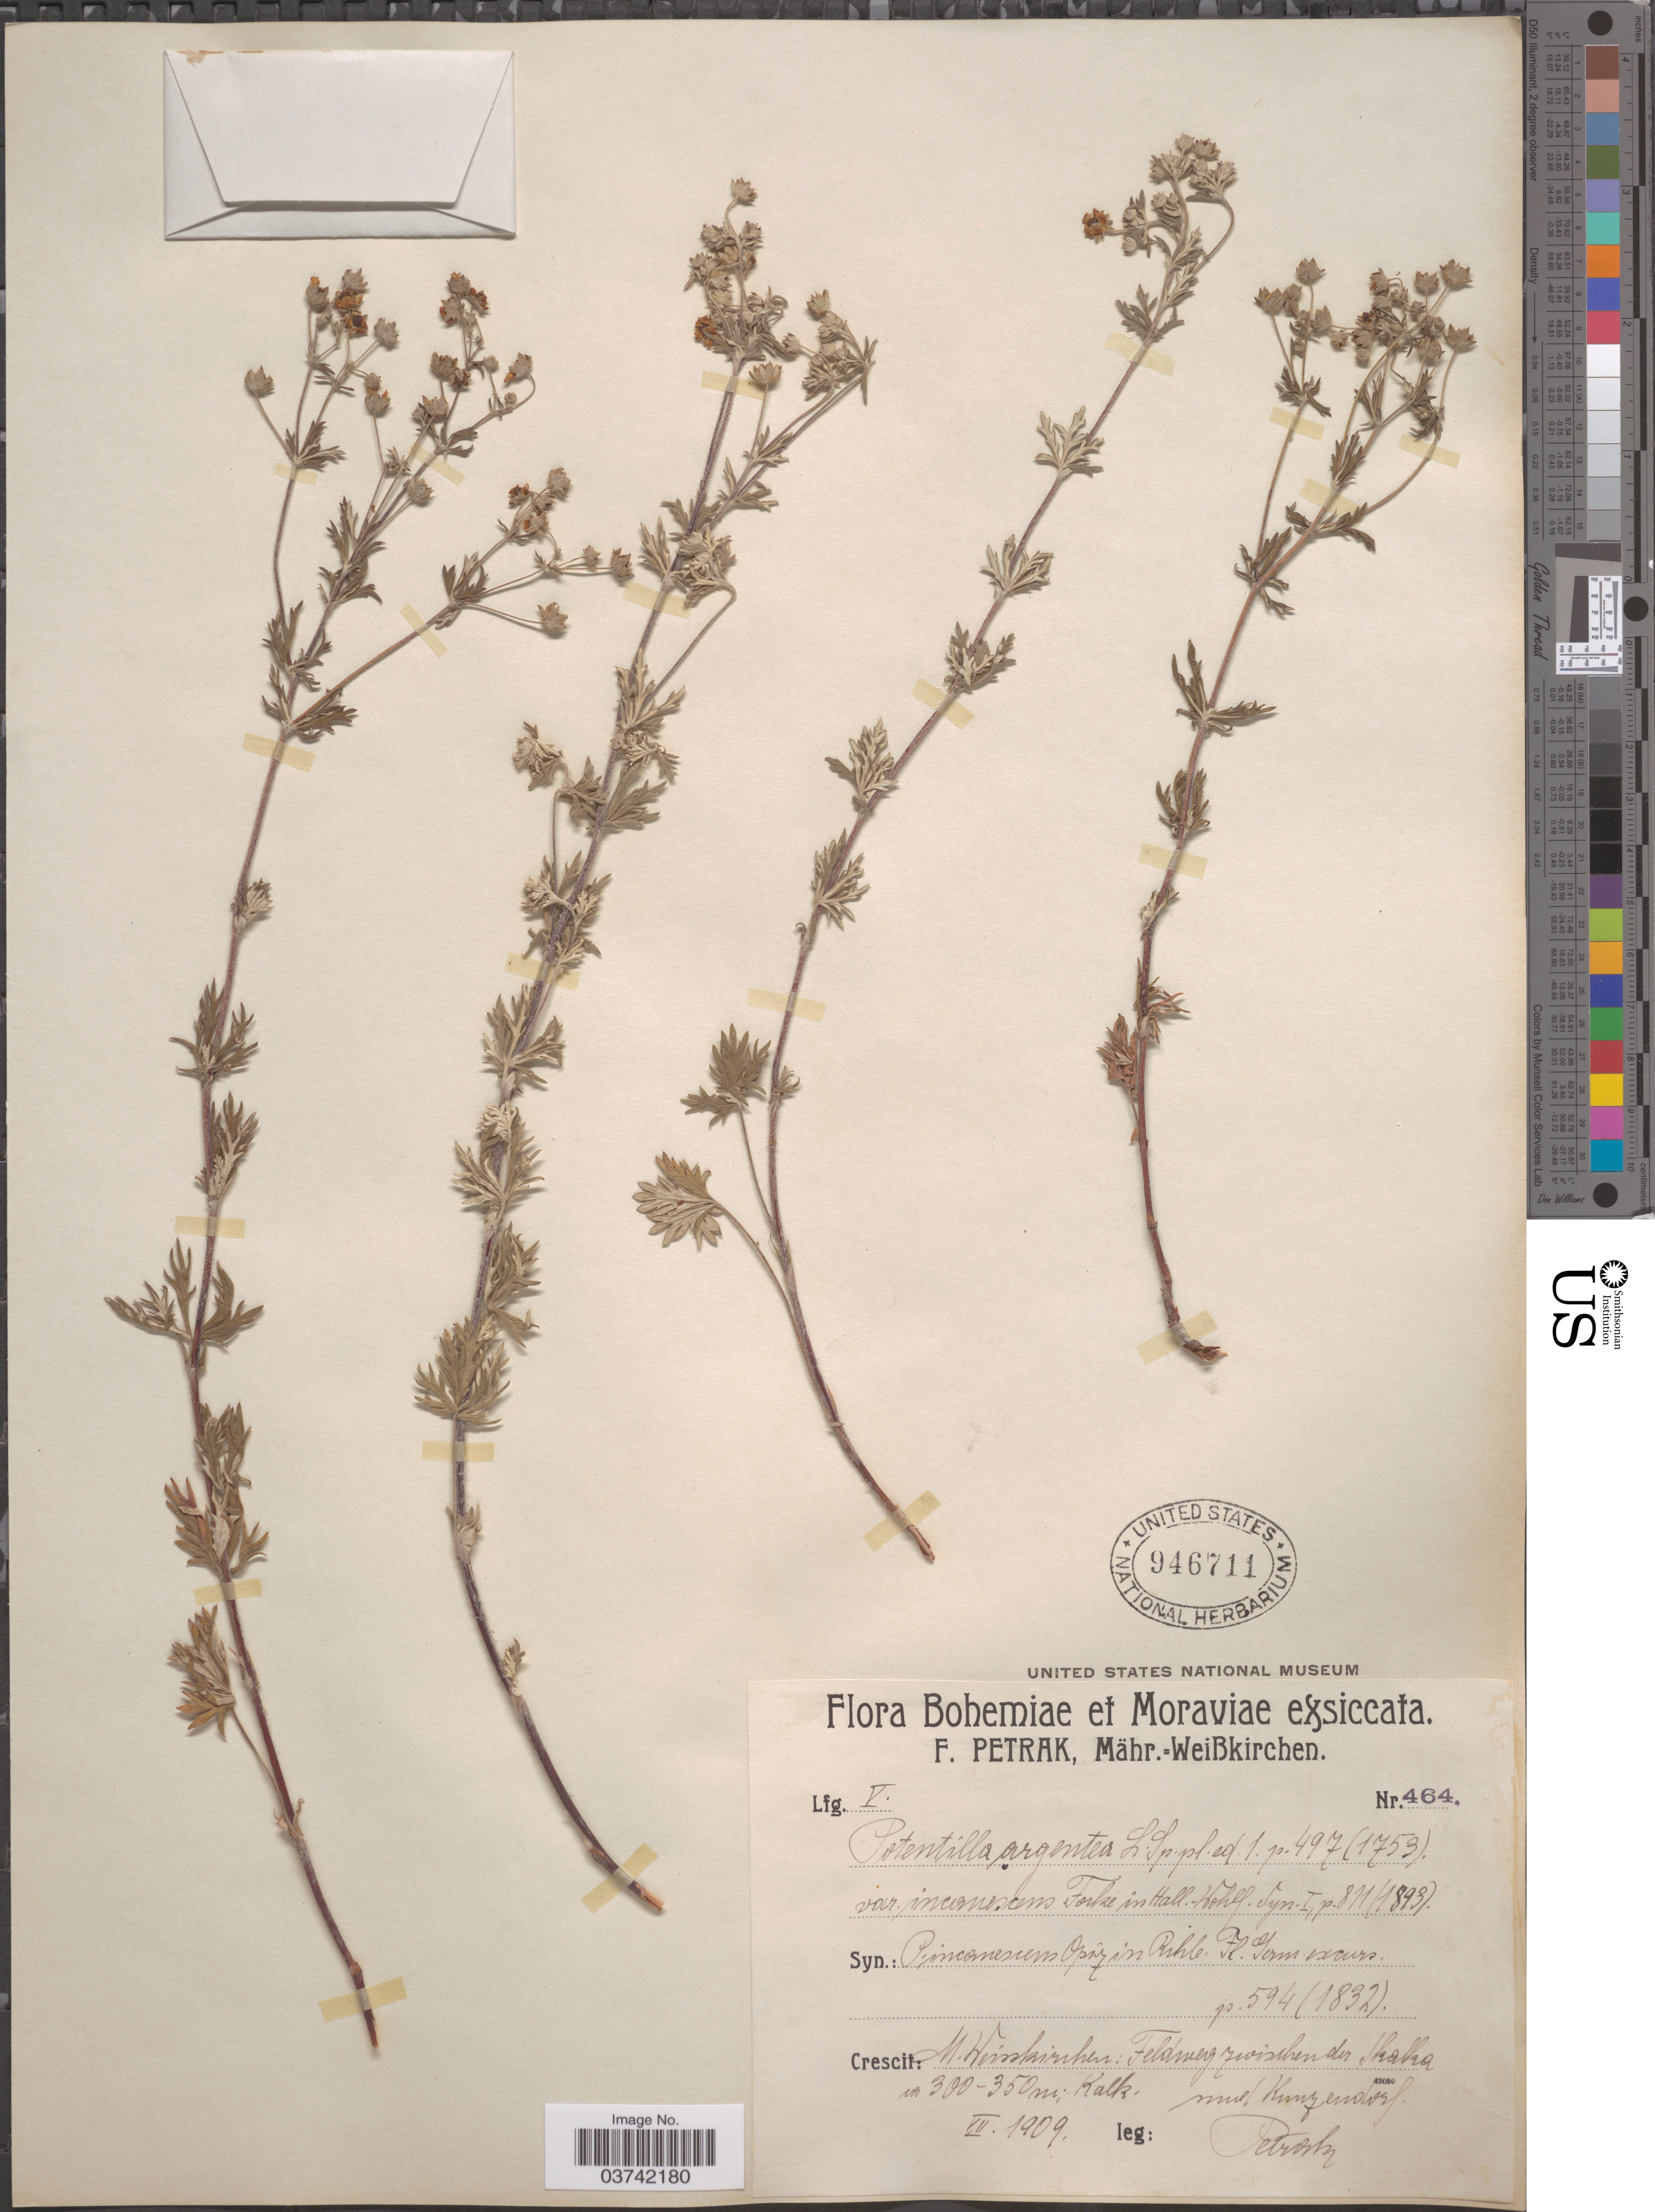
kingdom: Plantae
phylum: Tracheophyta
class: Magnoliopsida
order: Rosales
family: Rosaceae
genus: Potentilla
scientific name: Potentilla argentea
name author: L.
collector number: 464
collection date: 1909-07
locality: Bohemia et Moraviae. M. Heisskimhen: Feldmerg zwischen der Skalka. Kalk, smul Kunzemdorf. [interpreted]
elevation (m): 300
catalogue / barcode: US 946711